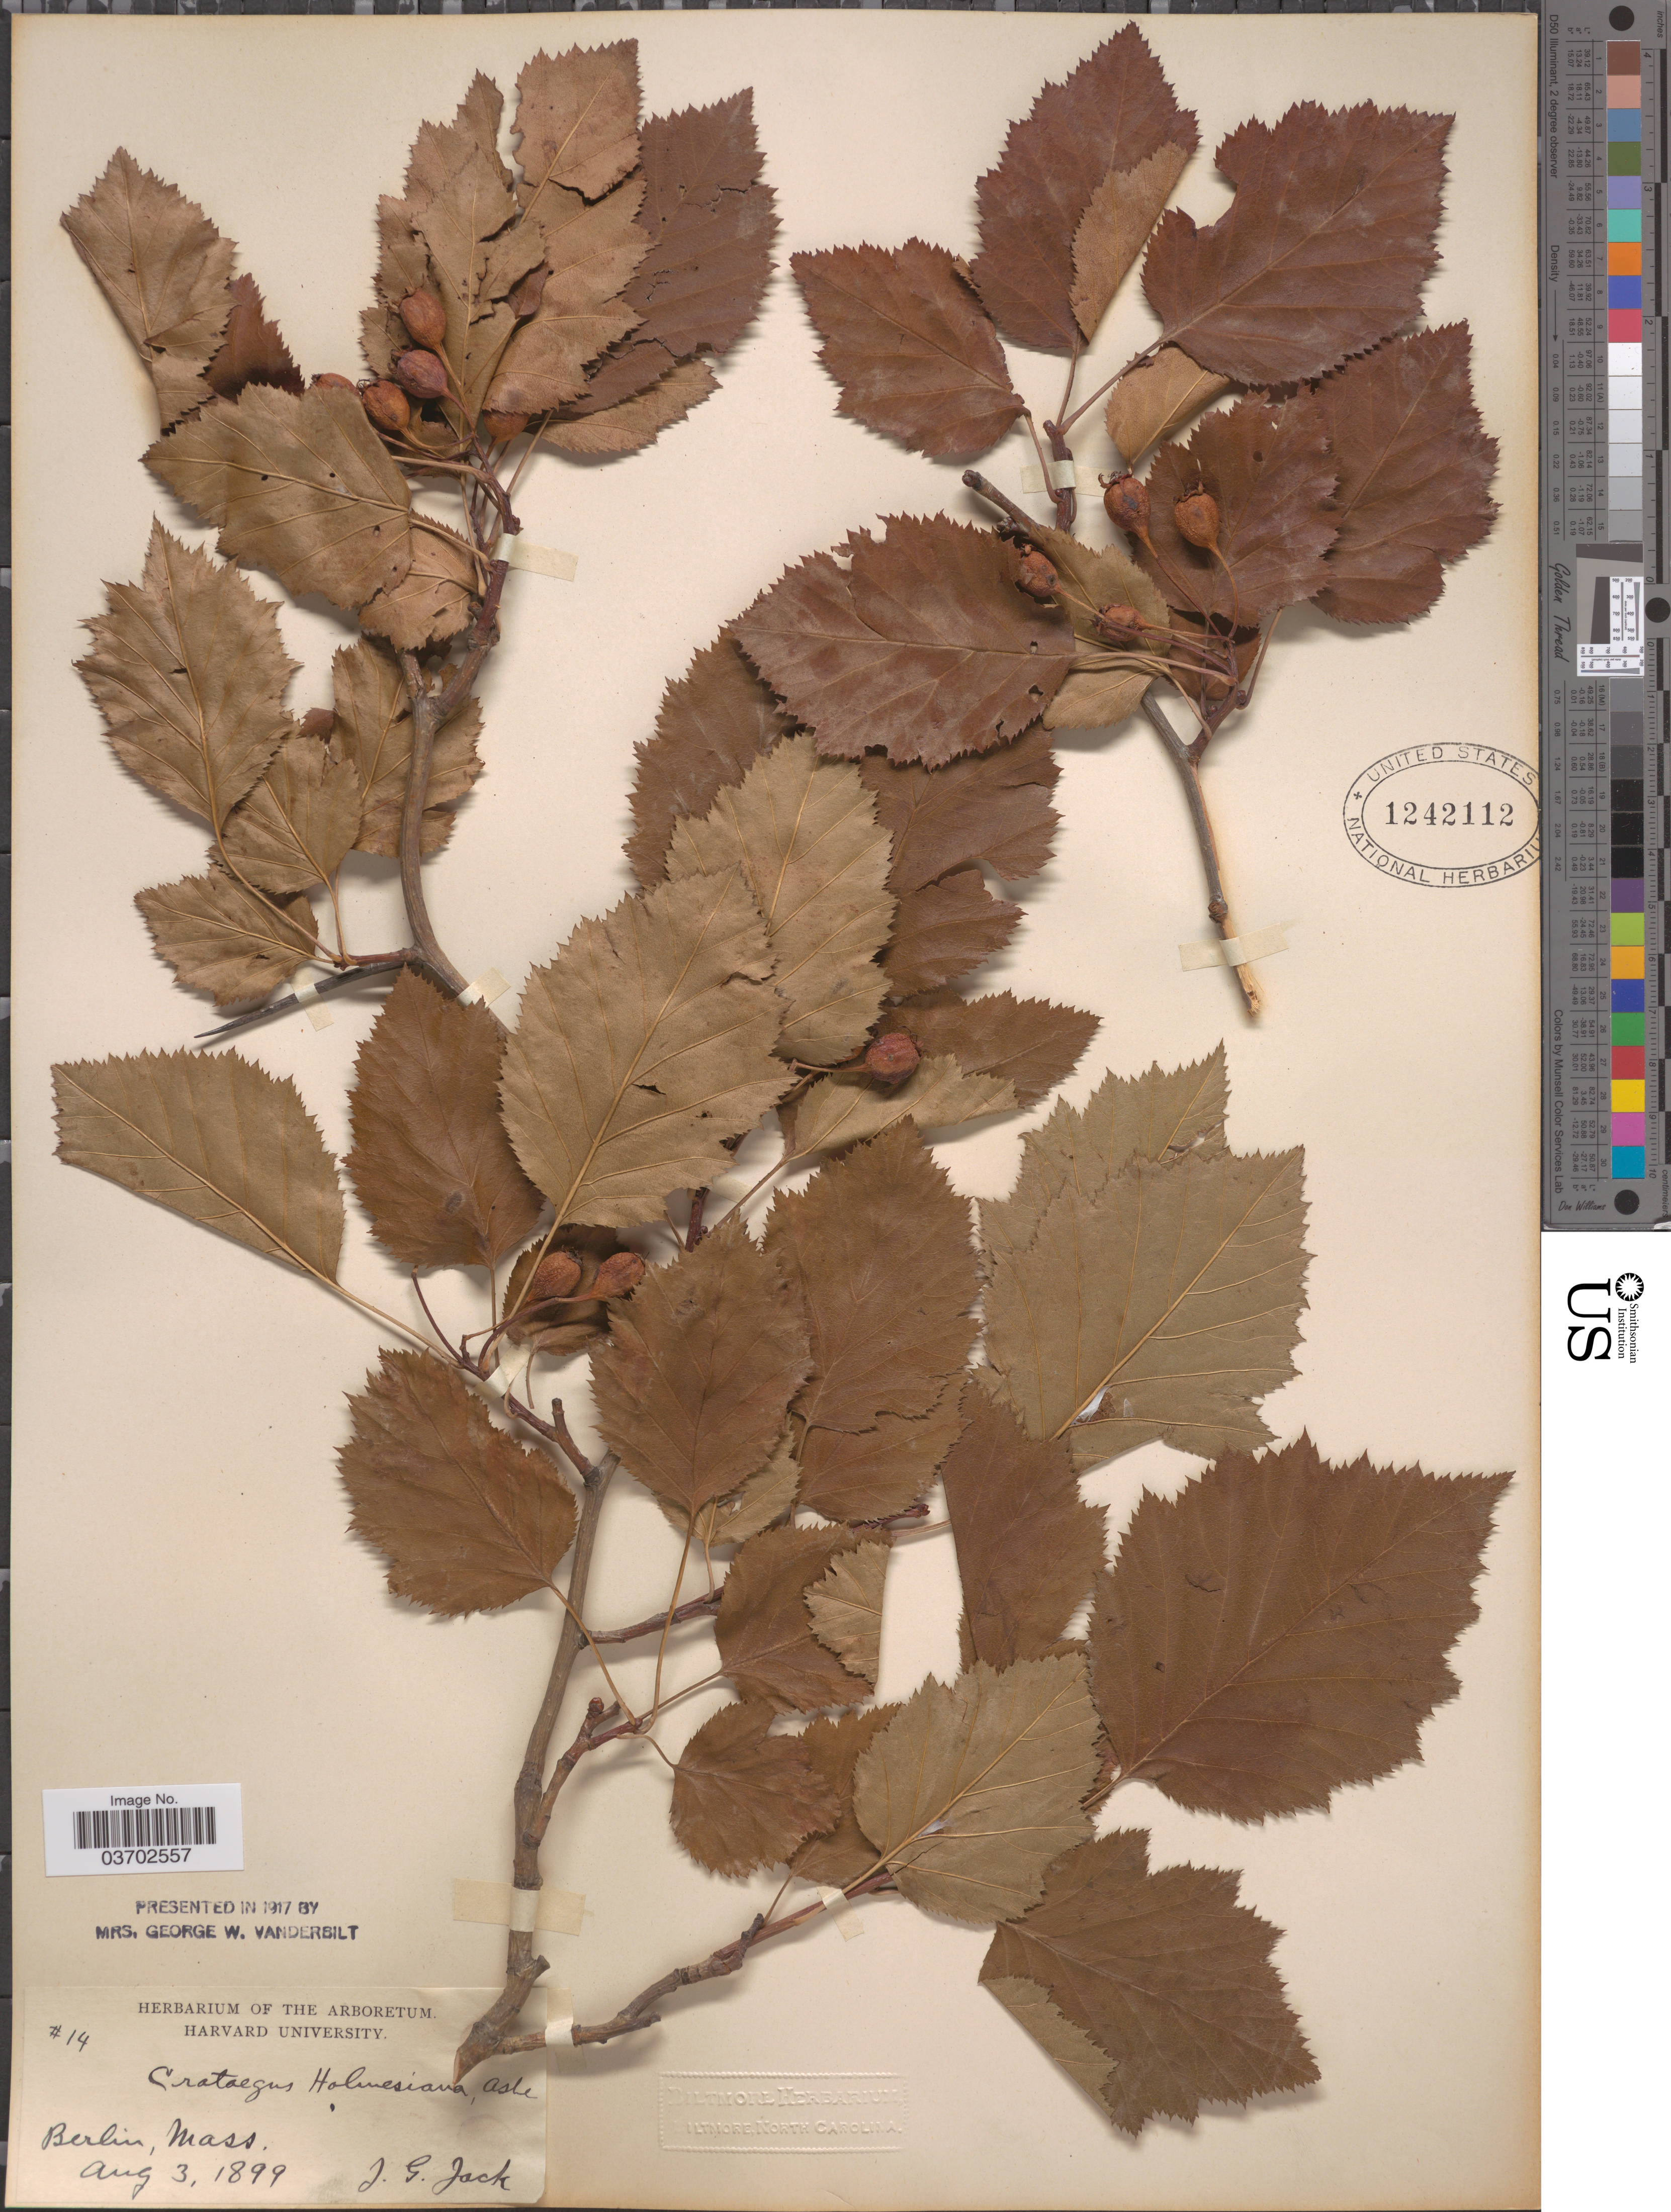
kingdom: Plantae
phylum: Tracheophyta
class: Magnoliopsida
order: Rosales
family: Rosaceae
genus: Crataegus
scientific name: Crataegus holmesiana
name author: Ashe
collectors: J. G. Jack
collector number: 14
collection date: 1899-08-03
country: United States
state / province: Massachusetts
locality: Berlin.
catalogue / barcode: US 1242112